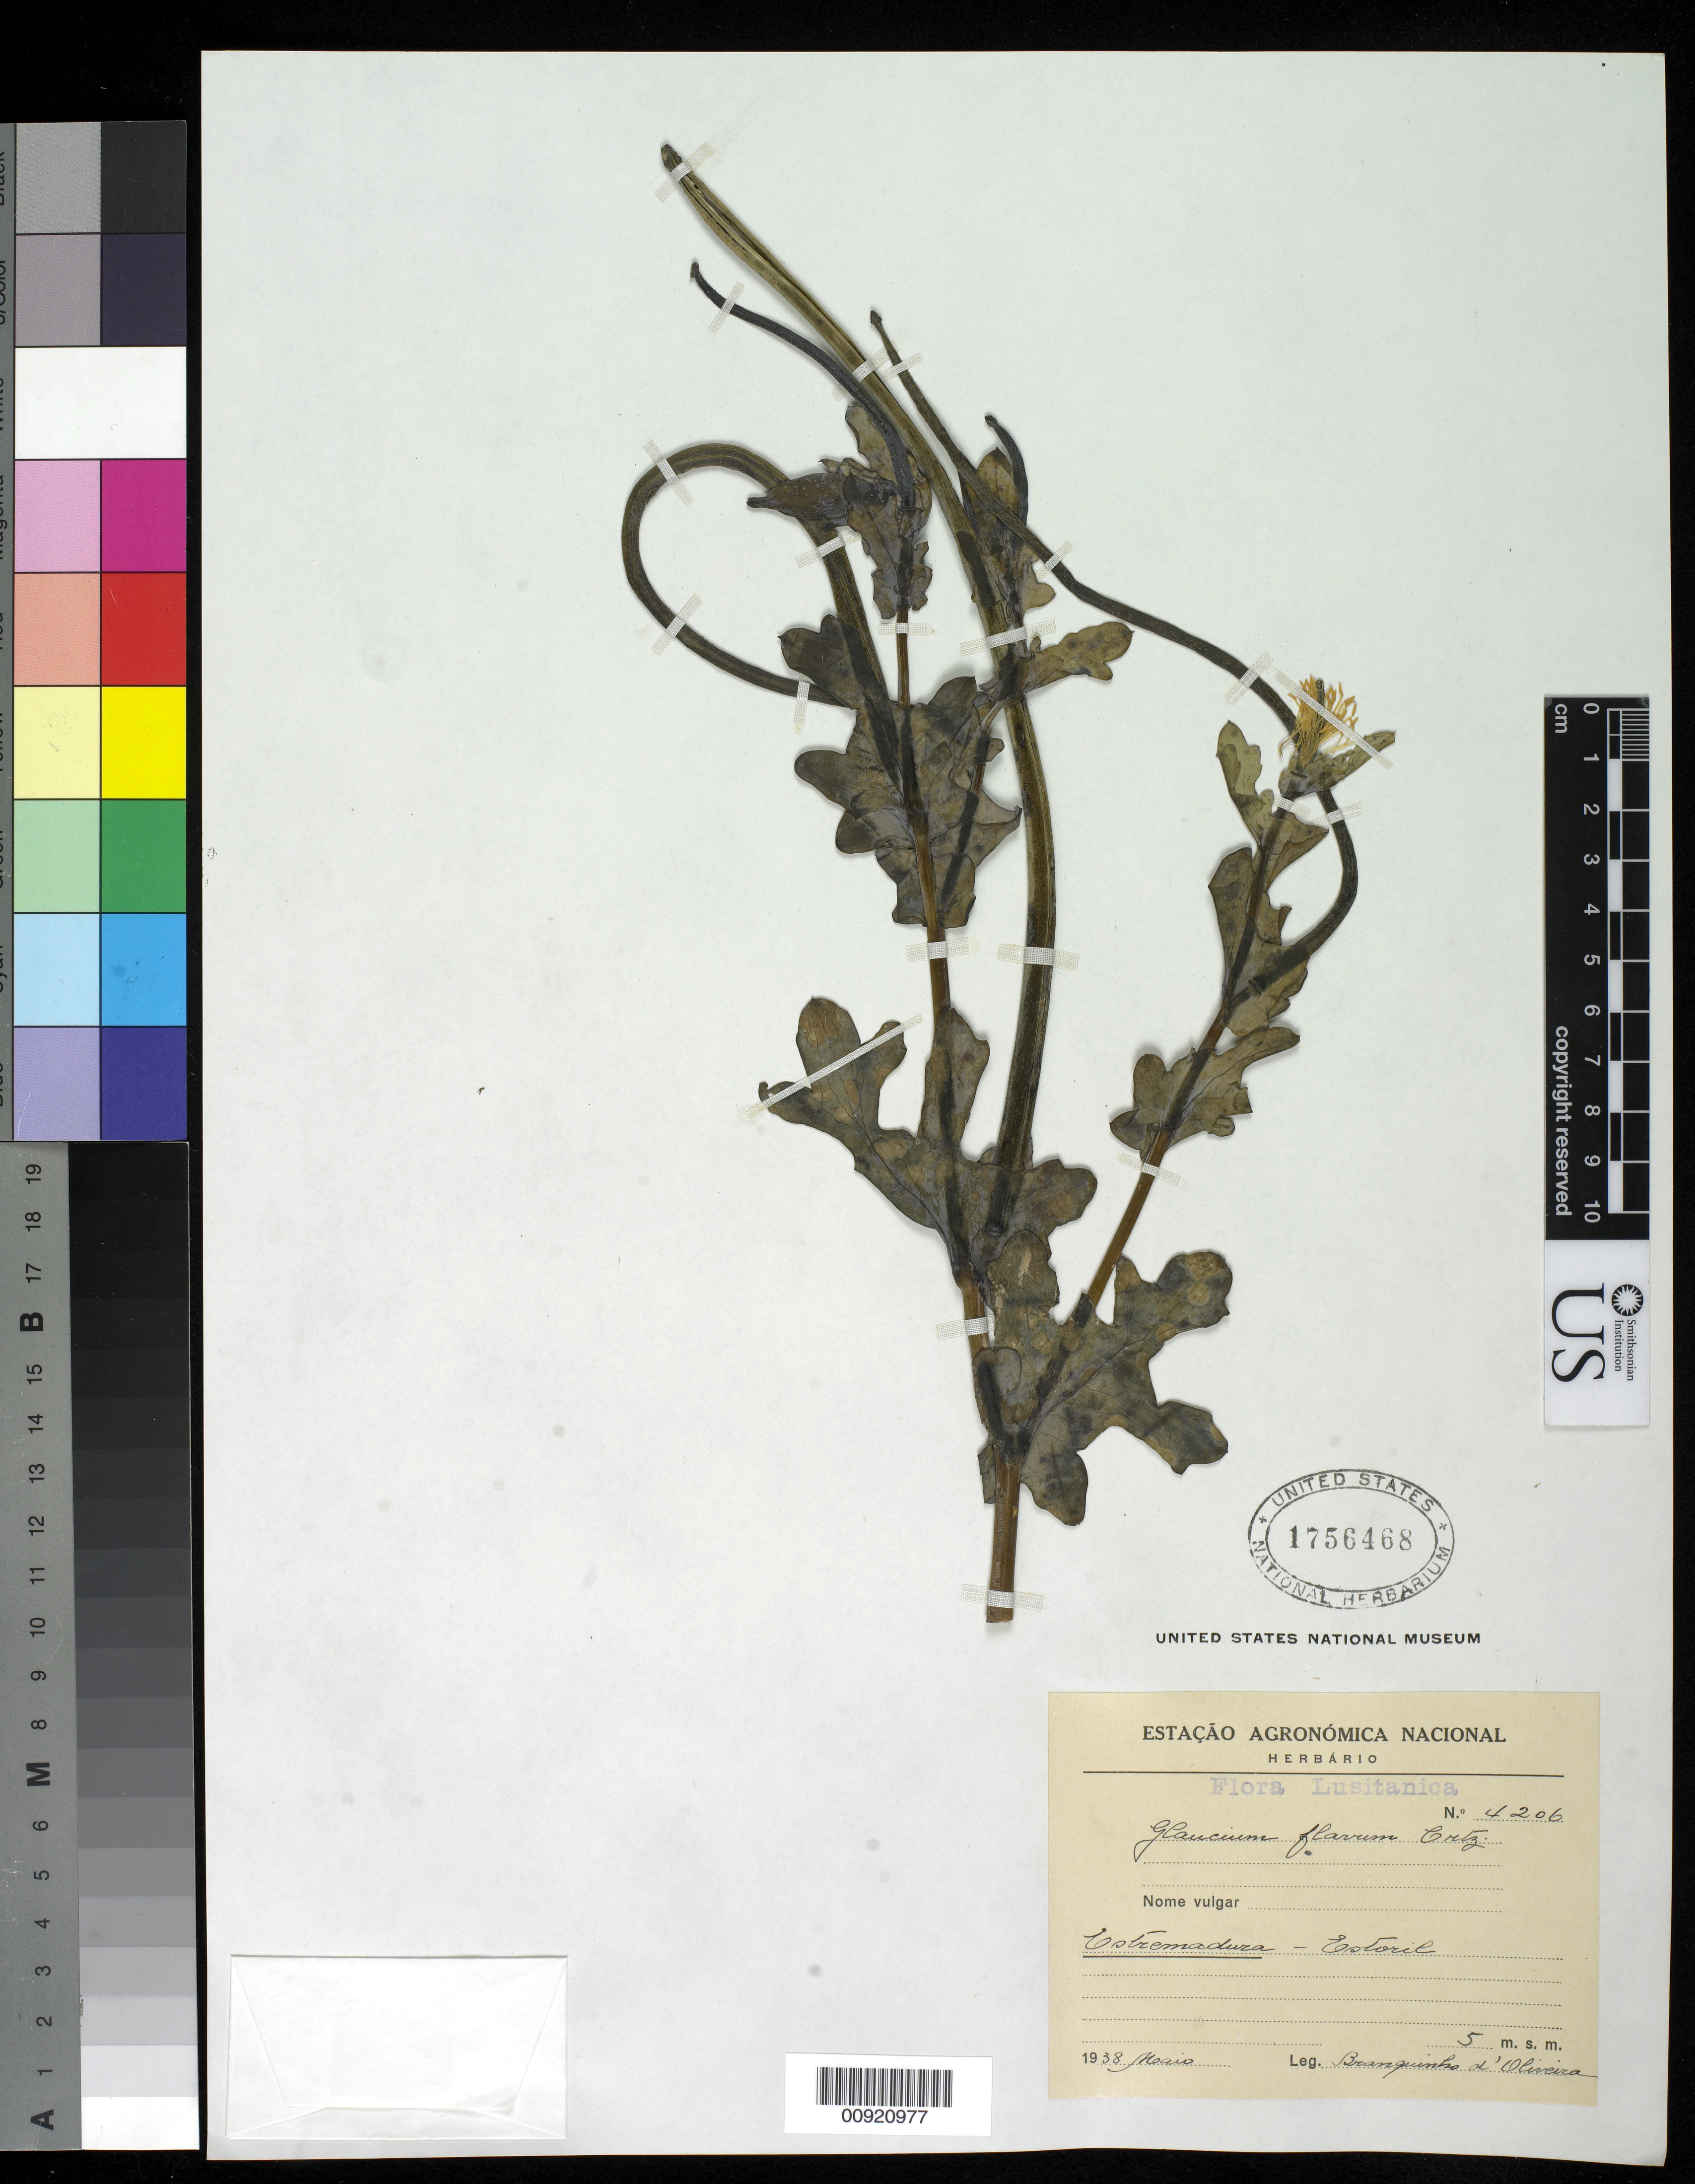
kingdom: Plantae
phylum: Tracheophyta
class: Magnoliopsida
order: Ranunculales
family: Papaveraceae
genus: Glaucium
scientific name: Glaucium flavum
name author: Crantz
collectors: B. Oliveira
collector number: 4206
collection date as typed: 1938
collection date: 1938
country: Portugal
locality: Lusitanica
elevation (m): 5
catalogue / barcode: US 1756468